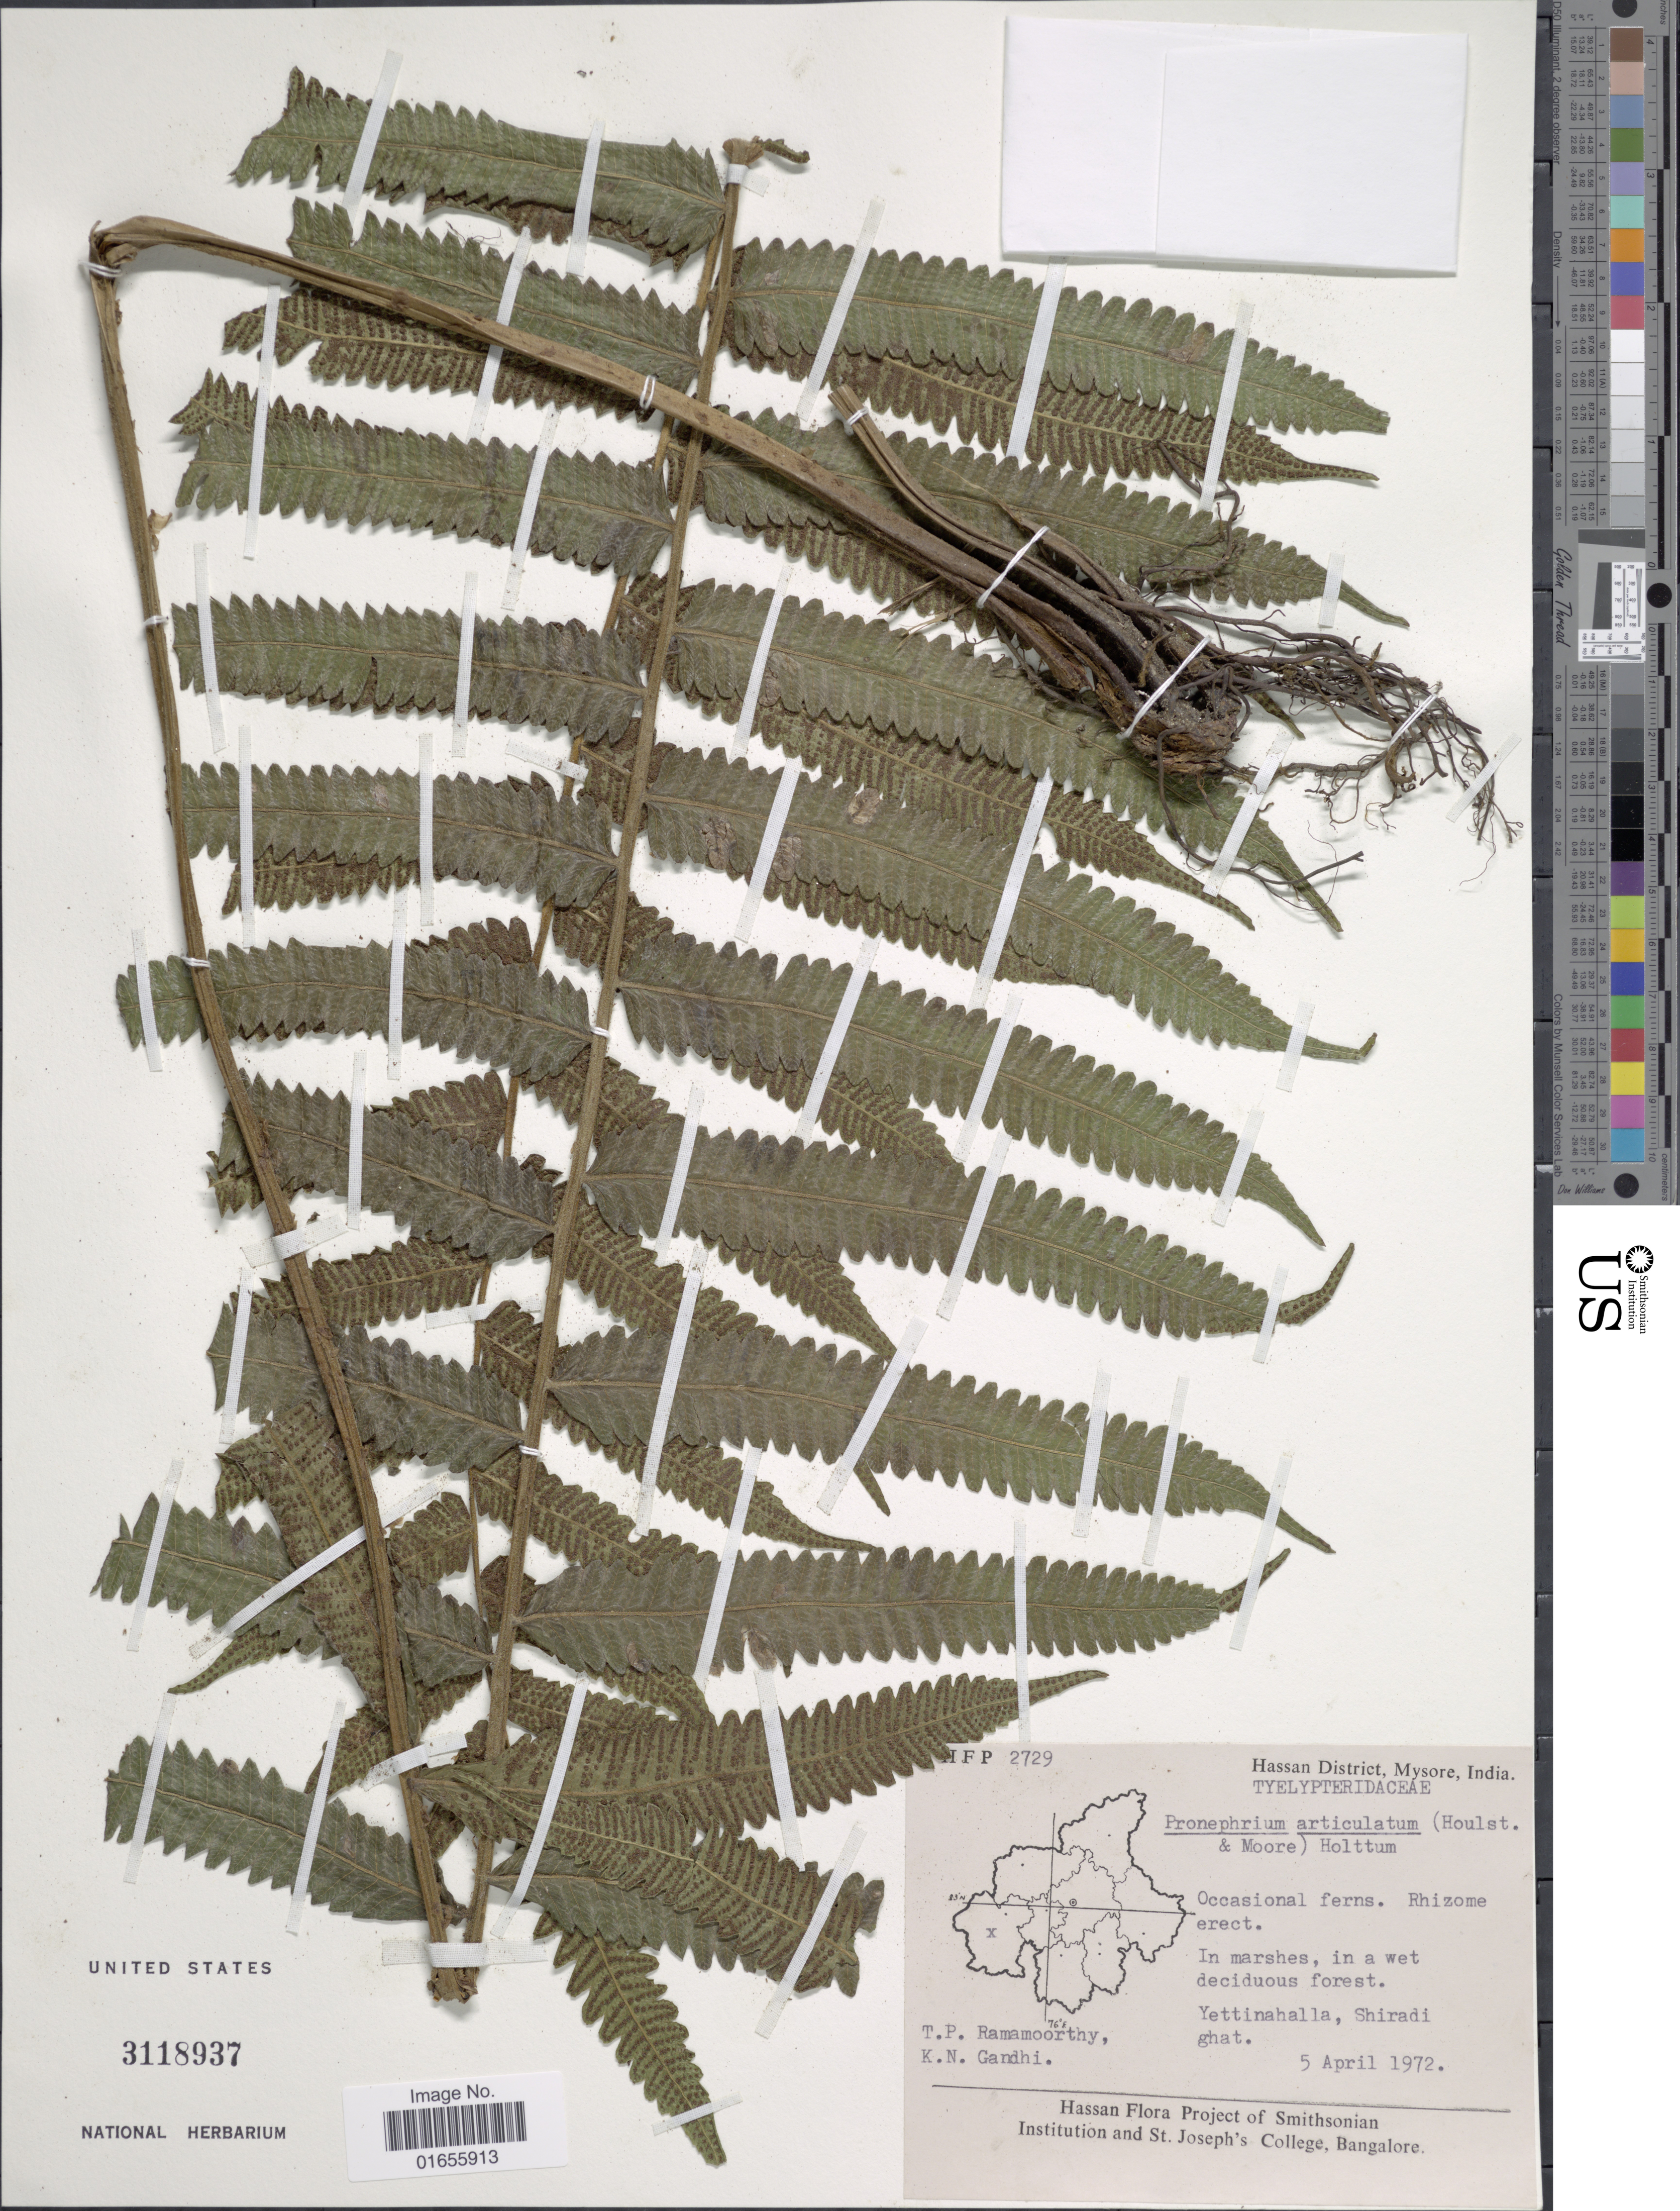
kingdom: Plantae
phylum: Tracheophyta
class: Polypodiopsida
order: Polypodiales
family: Thelypteridaceae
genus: Pronephrium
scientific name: Pronephrium articulatum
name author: (Houlston & T. Moore) Holttum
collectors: T. P. Ramamoorthy & K. N. Gandhi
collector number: HFP2729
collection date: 1972-04-05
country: India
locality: Hassan District, Mysore, Yettinahalla, Shiradi ghat.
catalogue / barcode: US 3118937